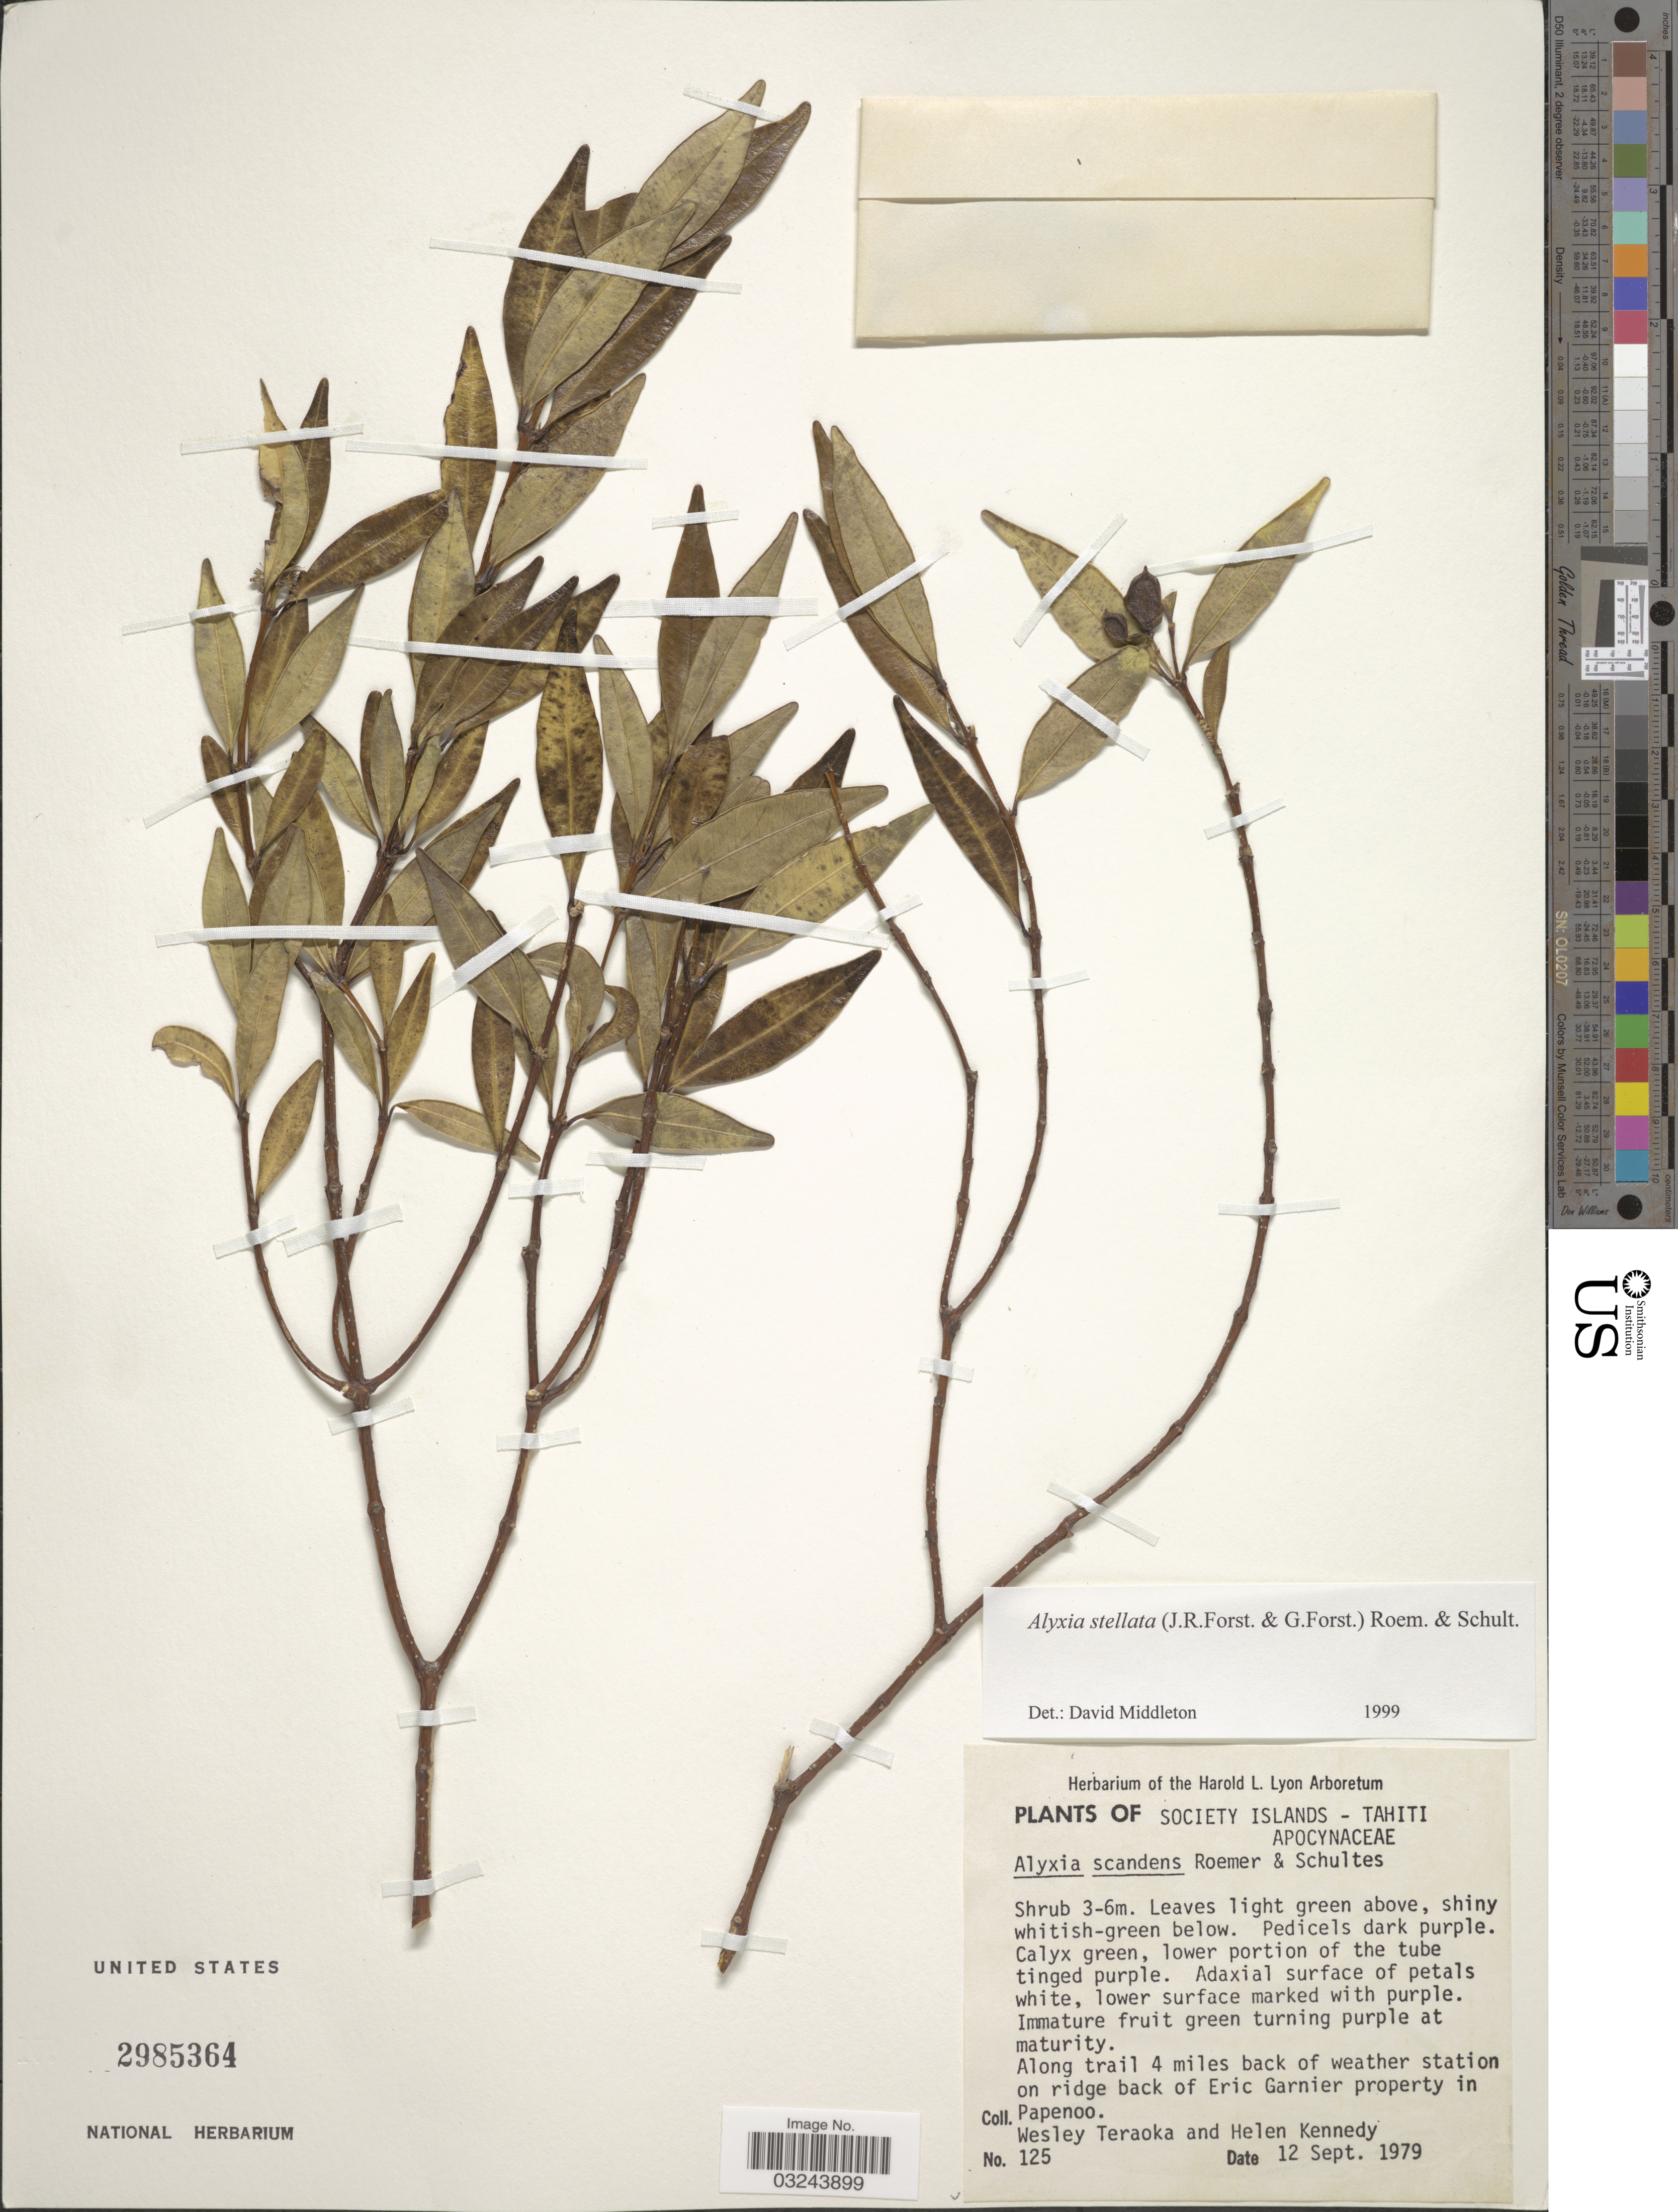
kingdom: Plantae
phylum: Tracheophyta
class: Magnoliopsida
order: Gentianales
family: Apocynaceae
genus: Alyxia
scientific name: Alyxia stellata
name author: (J.R. Forst. & G. Forst.) Roem. & Schult.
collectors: W. Teraoka & H. Kennedy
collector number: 125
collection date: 1979-09-12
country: French Polynesia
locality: Society Islands. Tahiti. Along trail 4 miles back of weather station on ridge back of Eric Garnier property in Papenoo.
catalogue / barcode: US 2985364